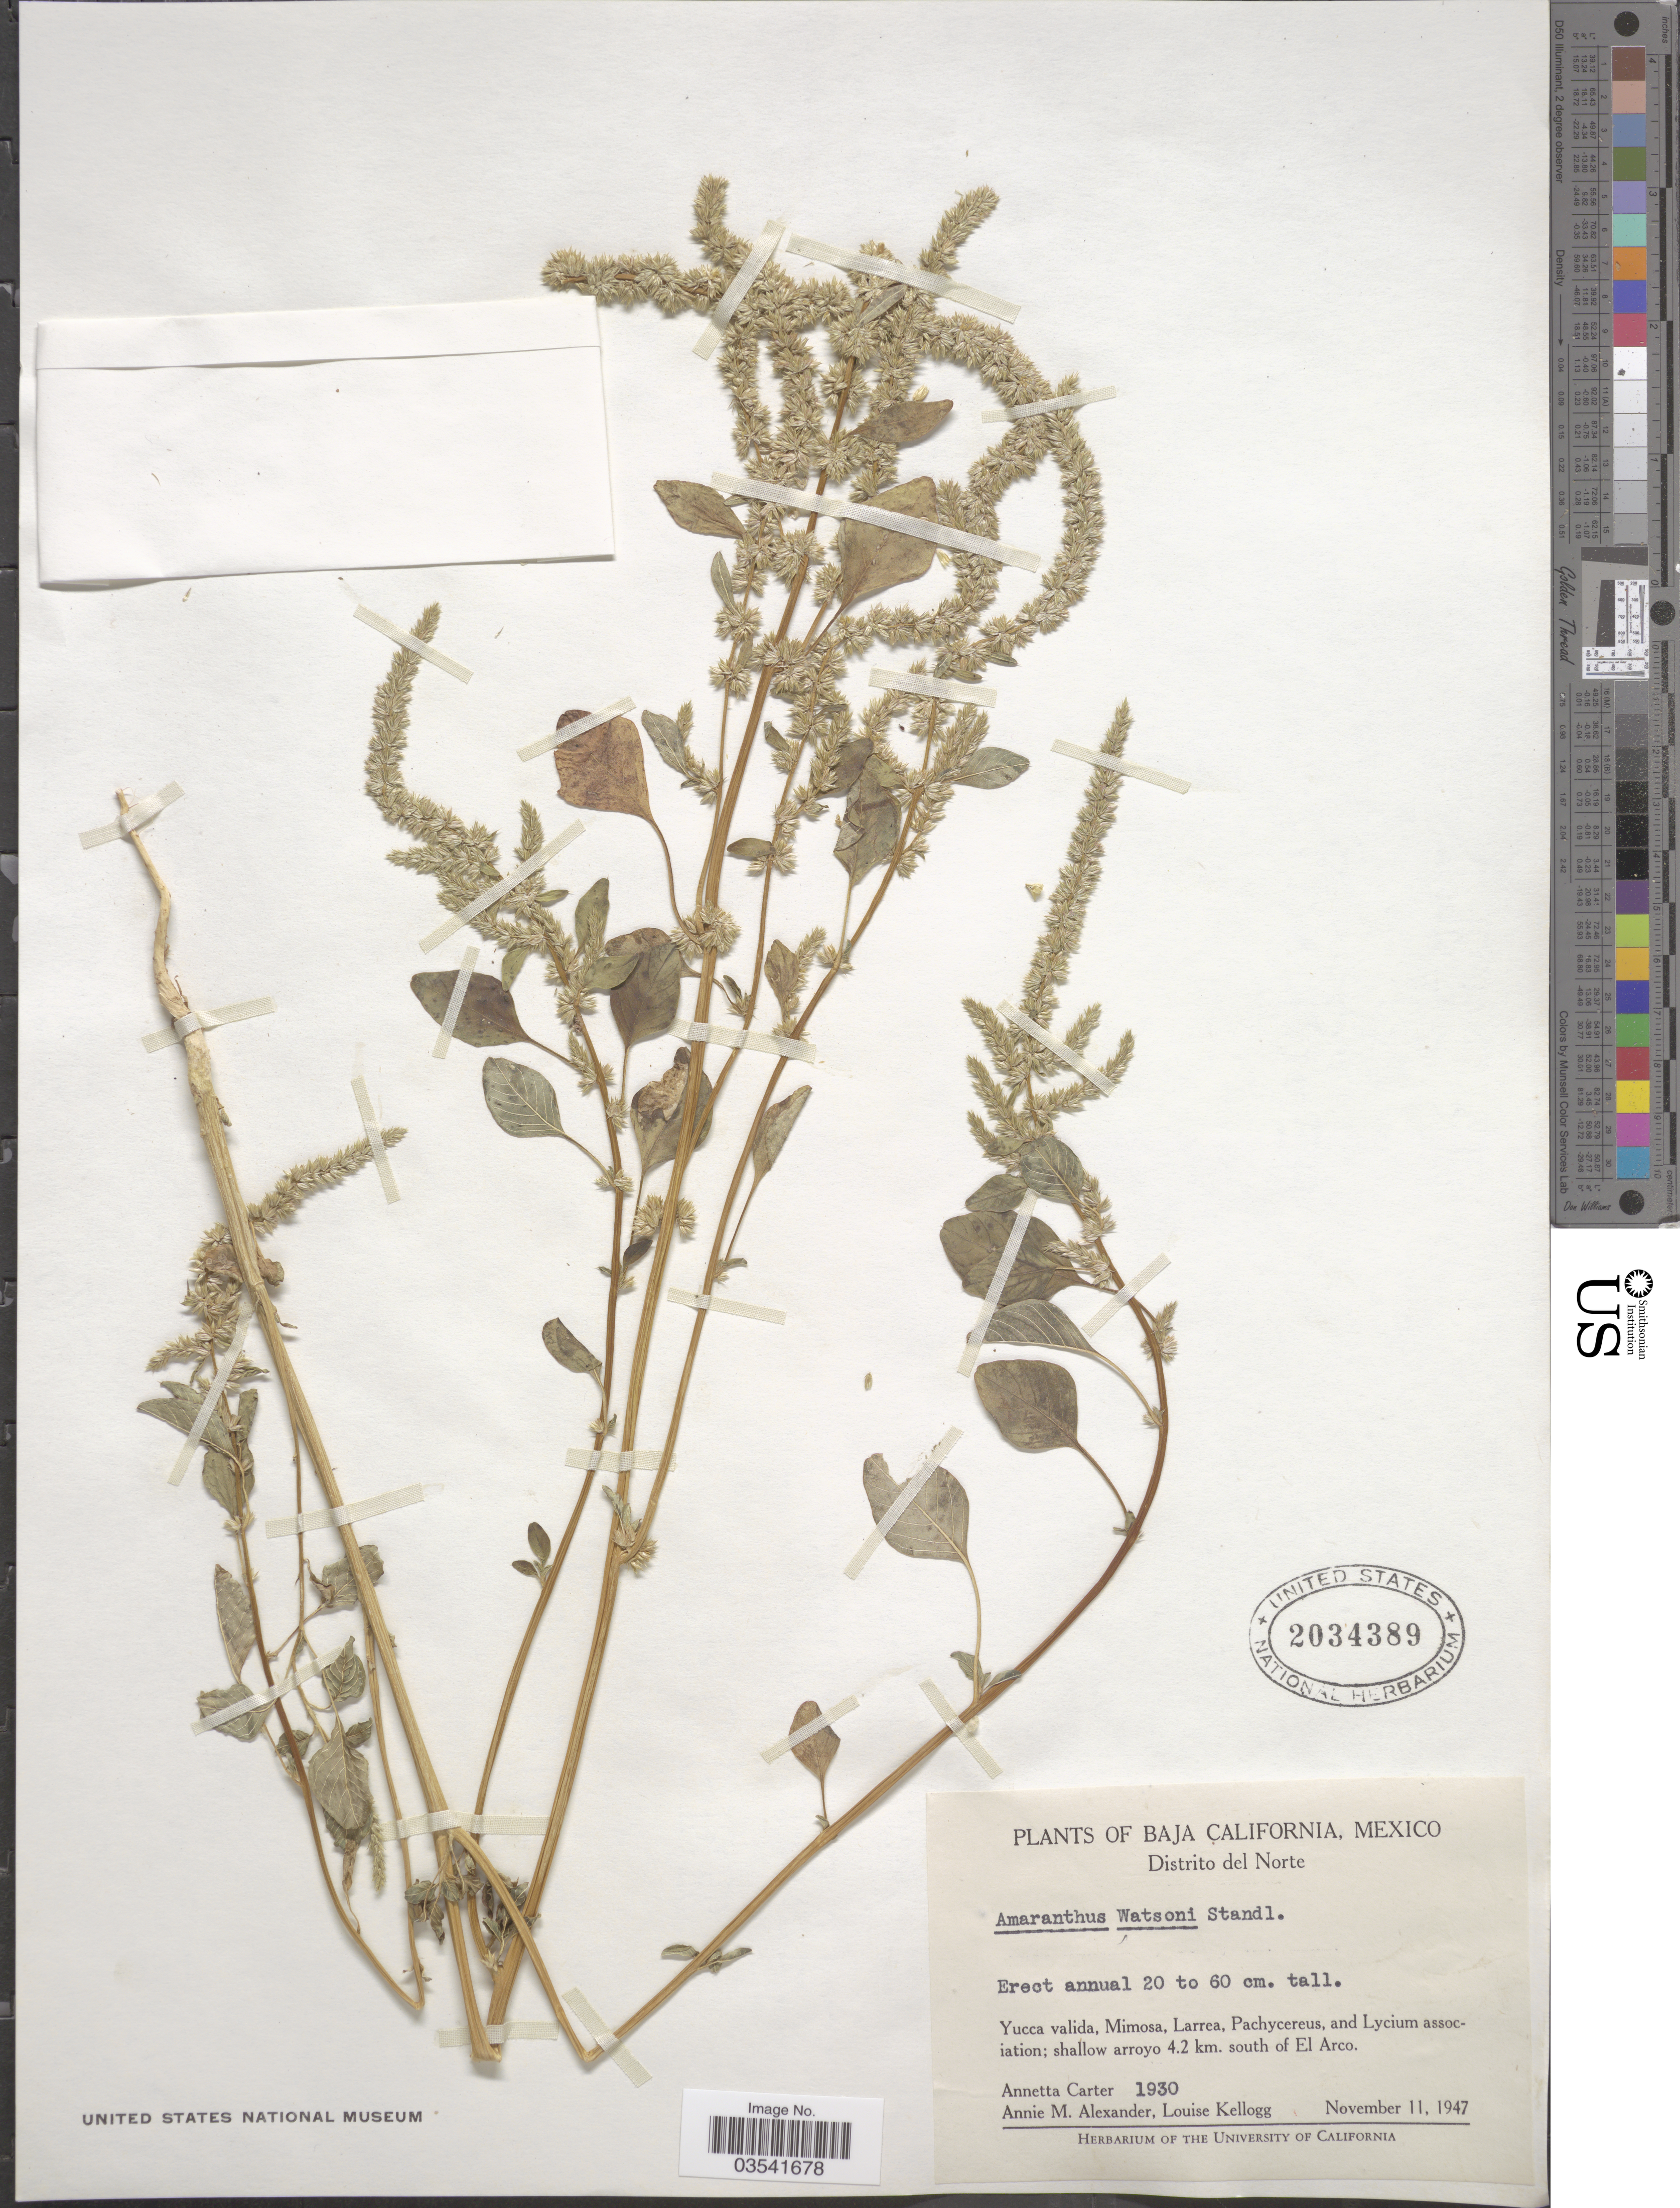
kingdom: Plantae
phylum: Tracheophyta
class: Magnoliopsida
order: Caryophyllales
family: Amaranthaceae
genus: Amaranthus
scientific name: Amaranthus watsonii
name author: Standl.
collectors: A. Carter, A. M. Alexander & L. Kellogg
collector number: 1930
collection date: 1947-11-11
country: Mexico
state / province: Baja California Norte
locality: Distrito del Norte. Shallow arroyo 4.2 km. south of El Arco.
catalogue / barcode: US 2034389